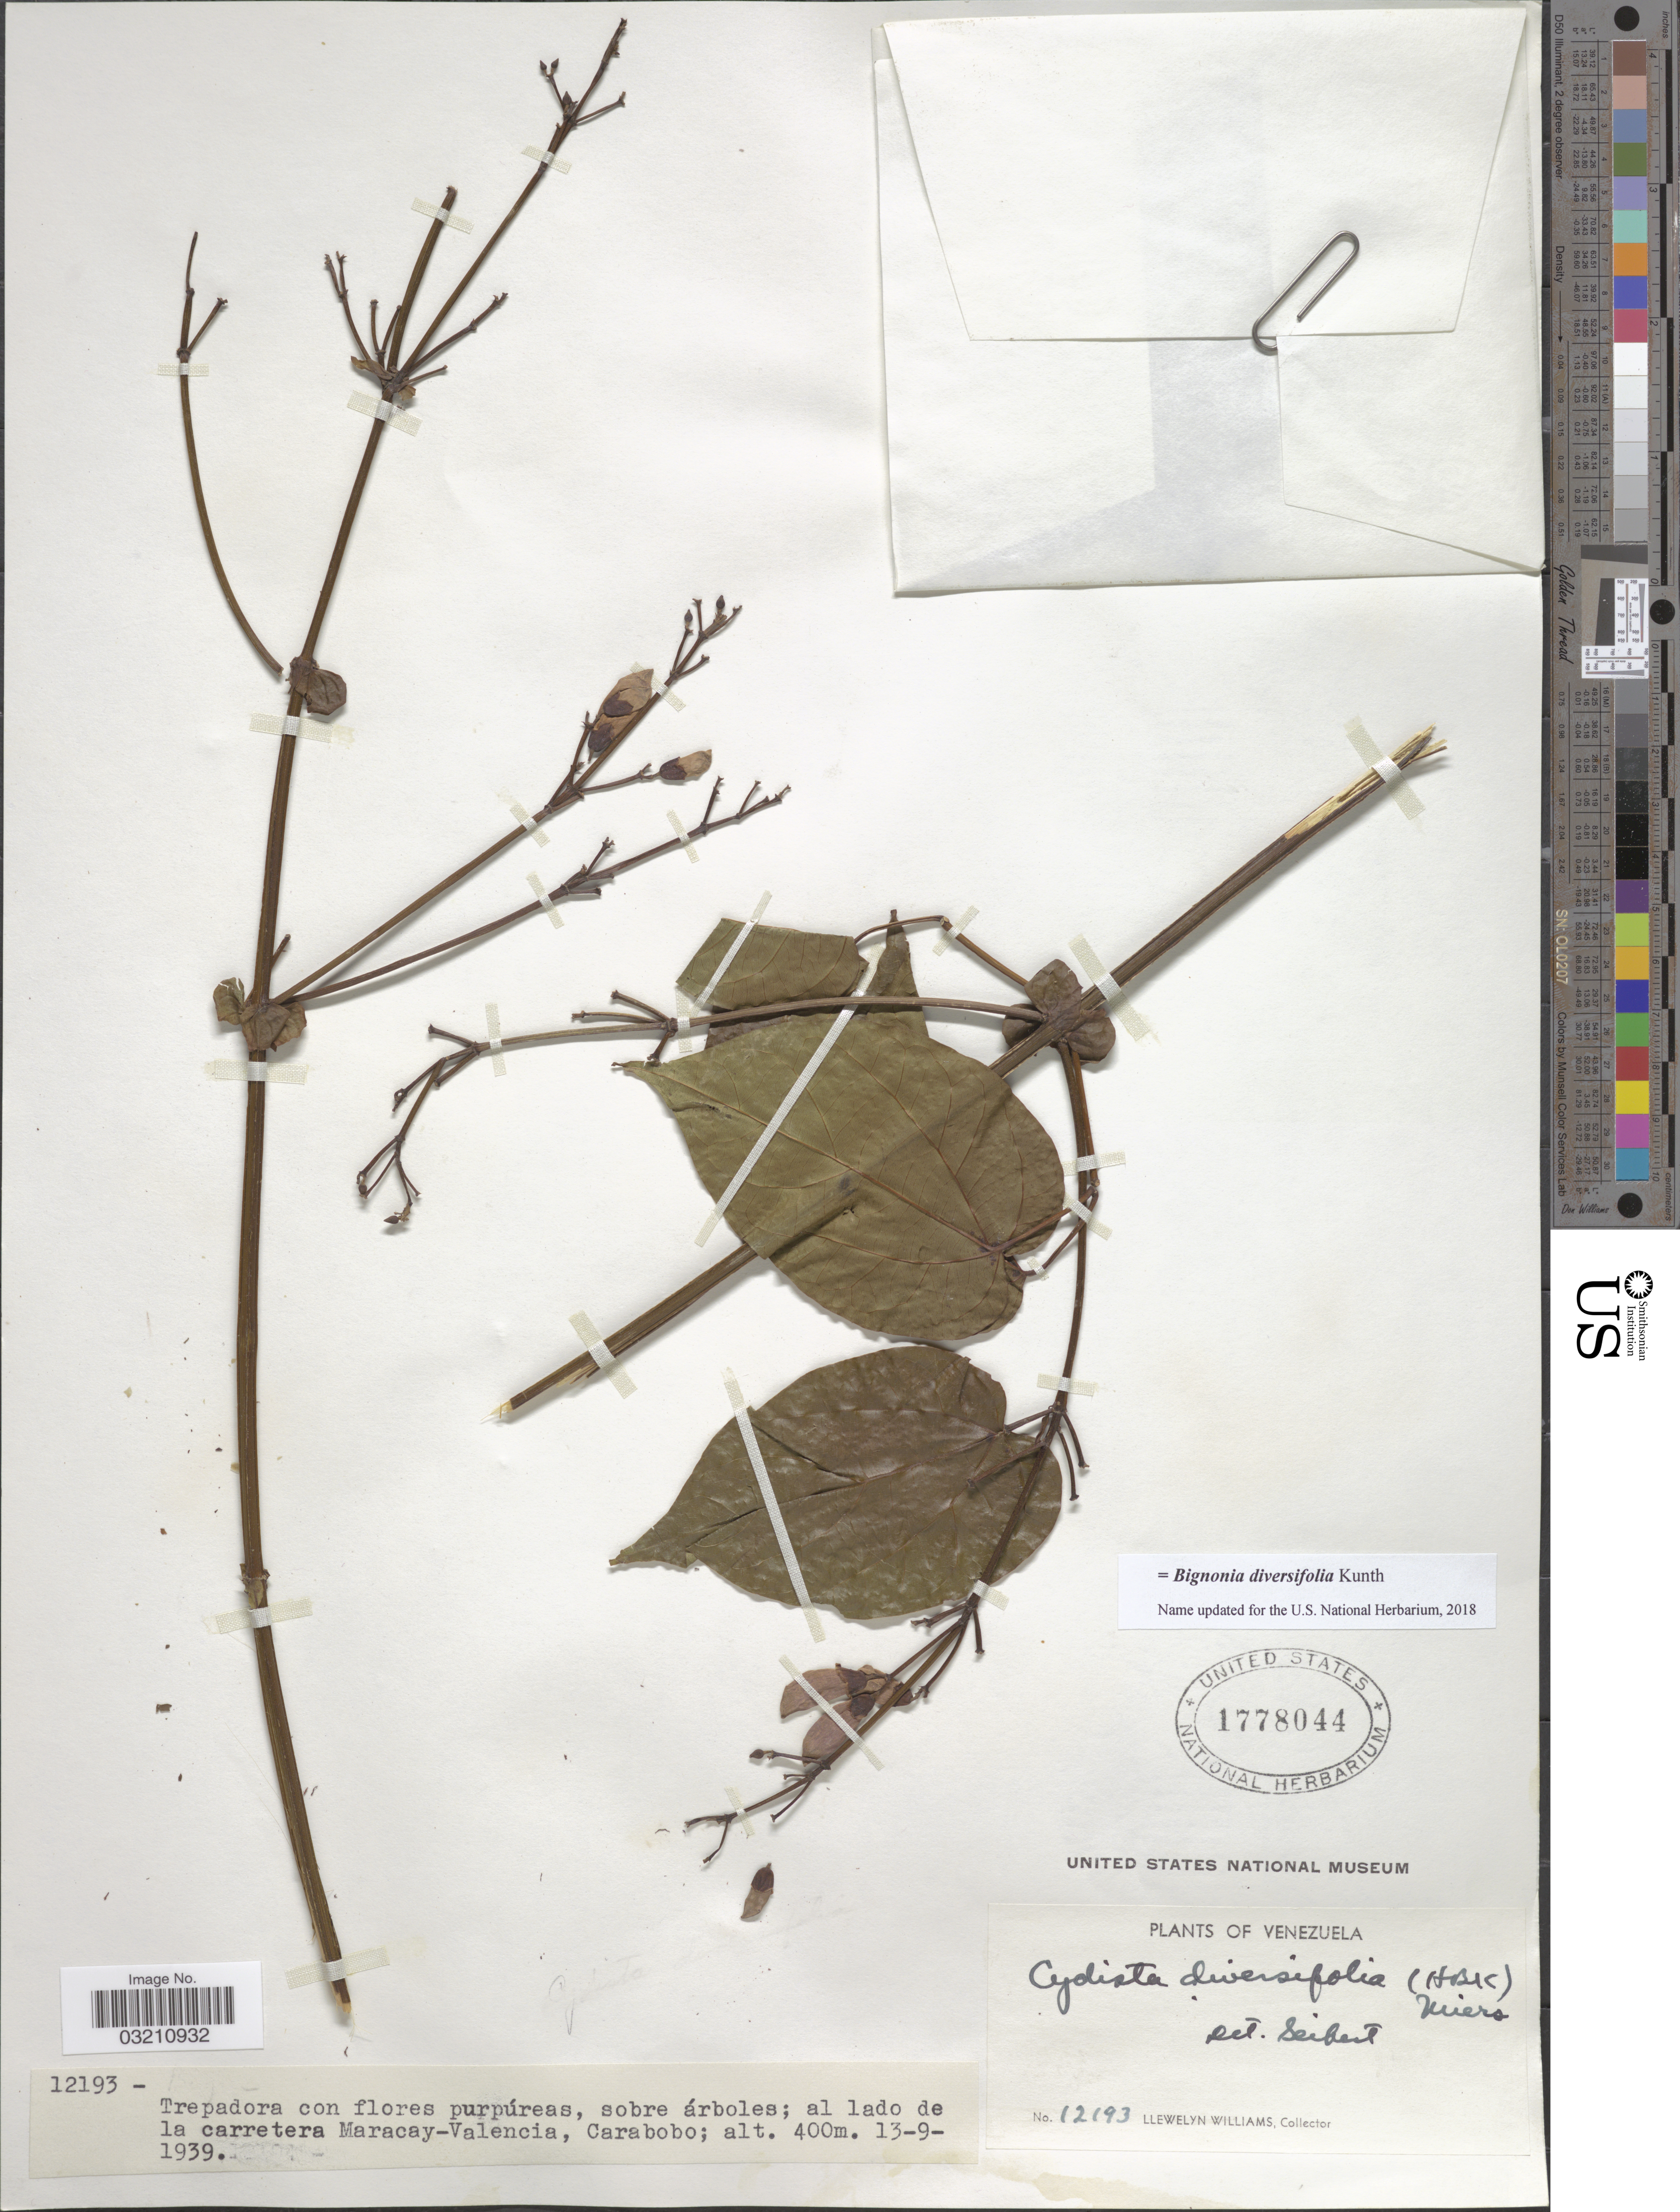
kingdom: Plantae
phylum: Tracheophyta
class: Magnoliopsida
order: Lamiales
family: Bignoniaceae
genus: Bignonia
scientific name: Bignonia diversifolia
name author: Kunth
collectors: Ll. Williams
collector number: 12193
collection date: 1939-09-13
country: Venezuela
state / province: Carabobo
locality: Al lado de la carretera Maracay-Valencia.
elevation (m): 400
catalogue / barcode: US 1778044